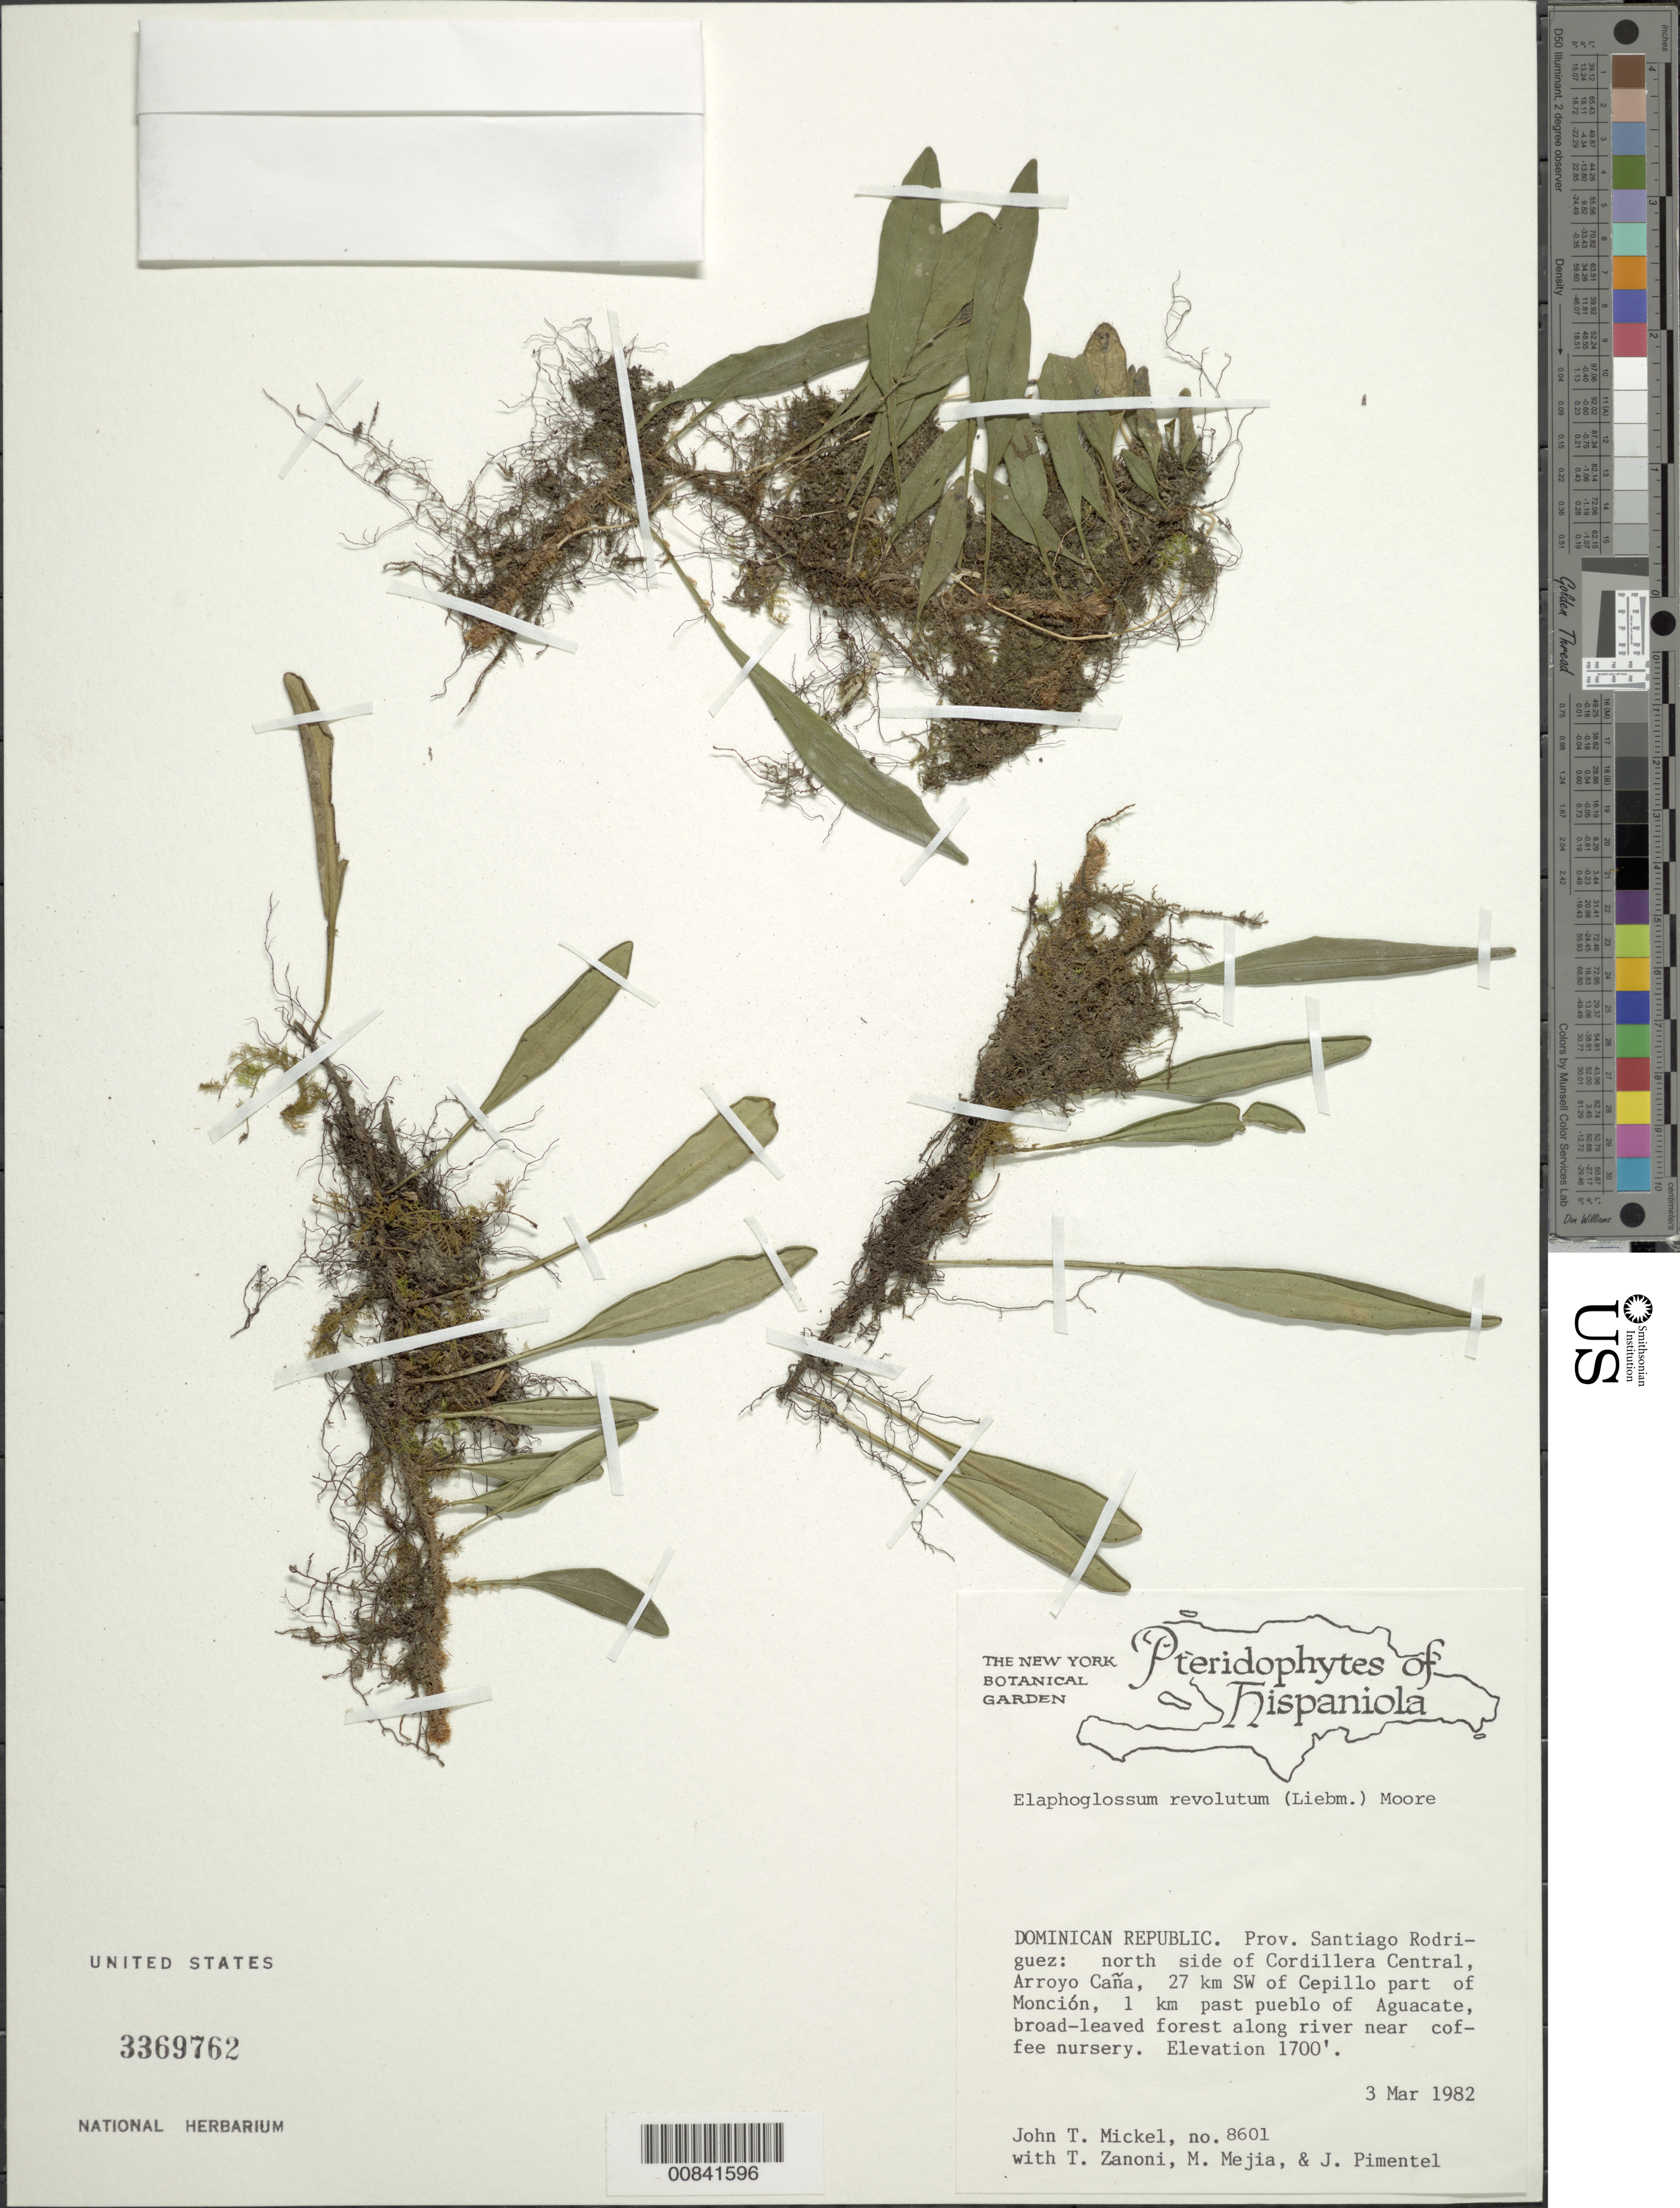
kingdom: Plantae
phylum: Tracheophyta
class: Polypodiopsida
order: Polypodiales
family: Dryopteridaceae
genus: Elaphoglossum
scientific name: Elaphoglossum revolutum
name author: (Liebm.) T. Moore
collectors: J. T. Mickel, T. A. Zanoni, M. Mejia & J. Pimentel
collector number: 8601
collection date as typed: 03 Mar 1982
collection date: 1982-03-03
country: Dominican Republic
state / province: Santiago Rodríguez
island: Hispaniola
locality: Cordillera Central, Arroyo Caña, 27 km SW of Cepillo part of Monción, 1 km past pueblo Aguacate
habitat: Broad-leaved forest along river near coffee nursery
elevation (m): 518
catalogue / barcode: US 3369762